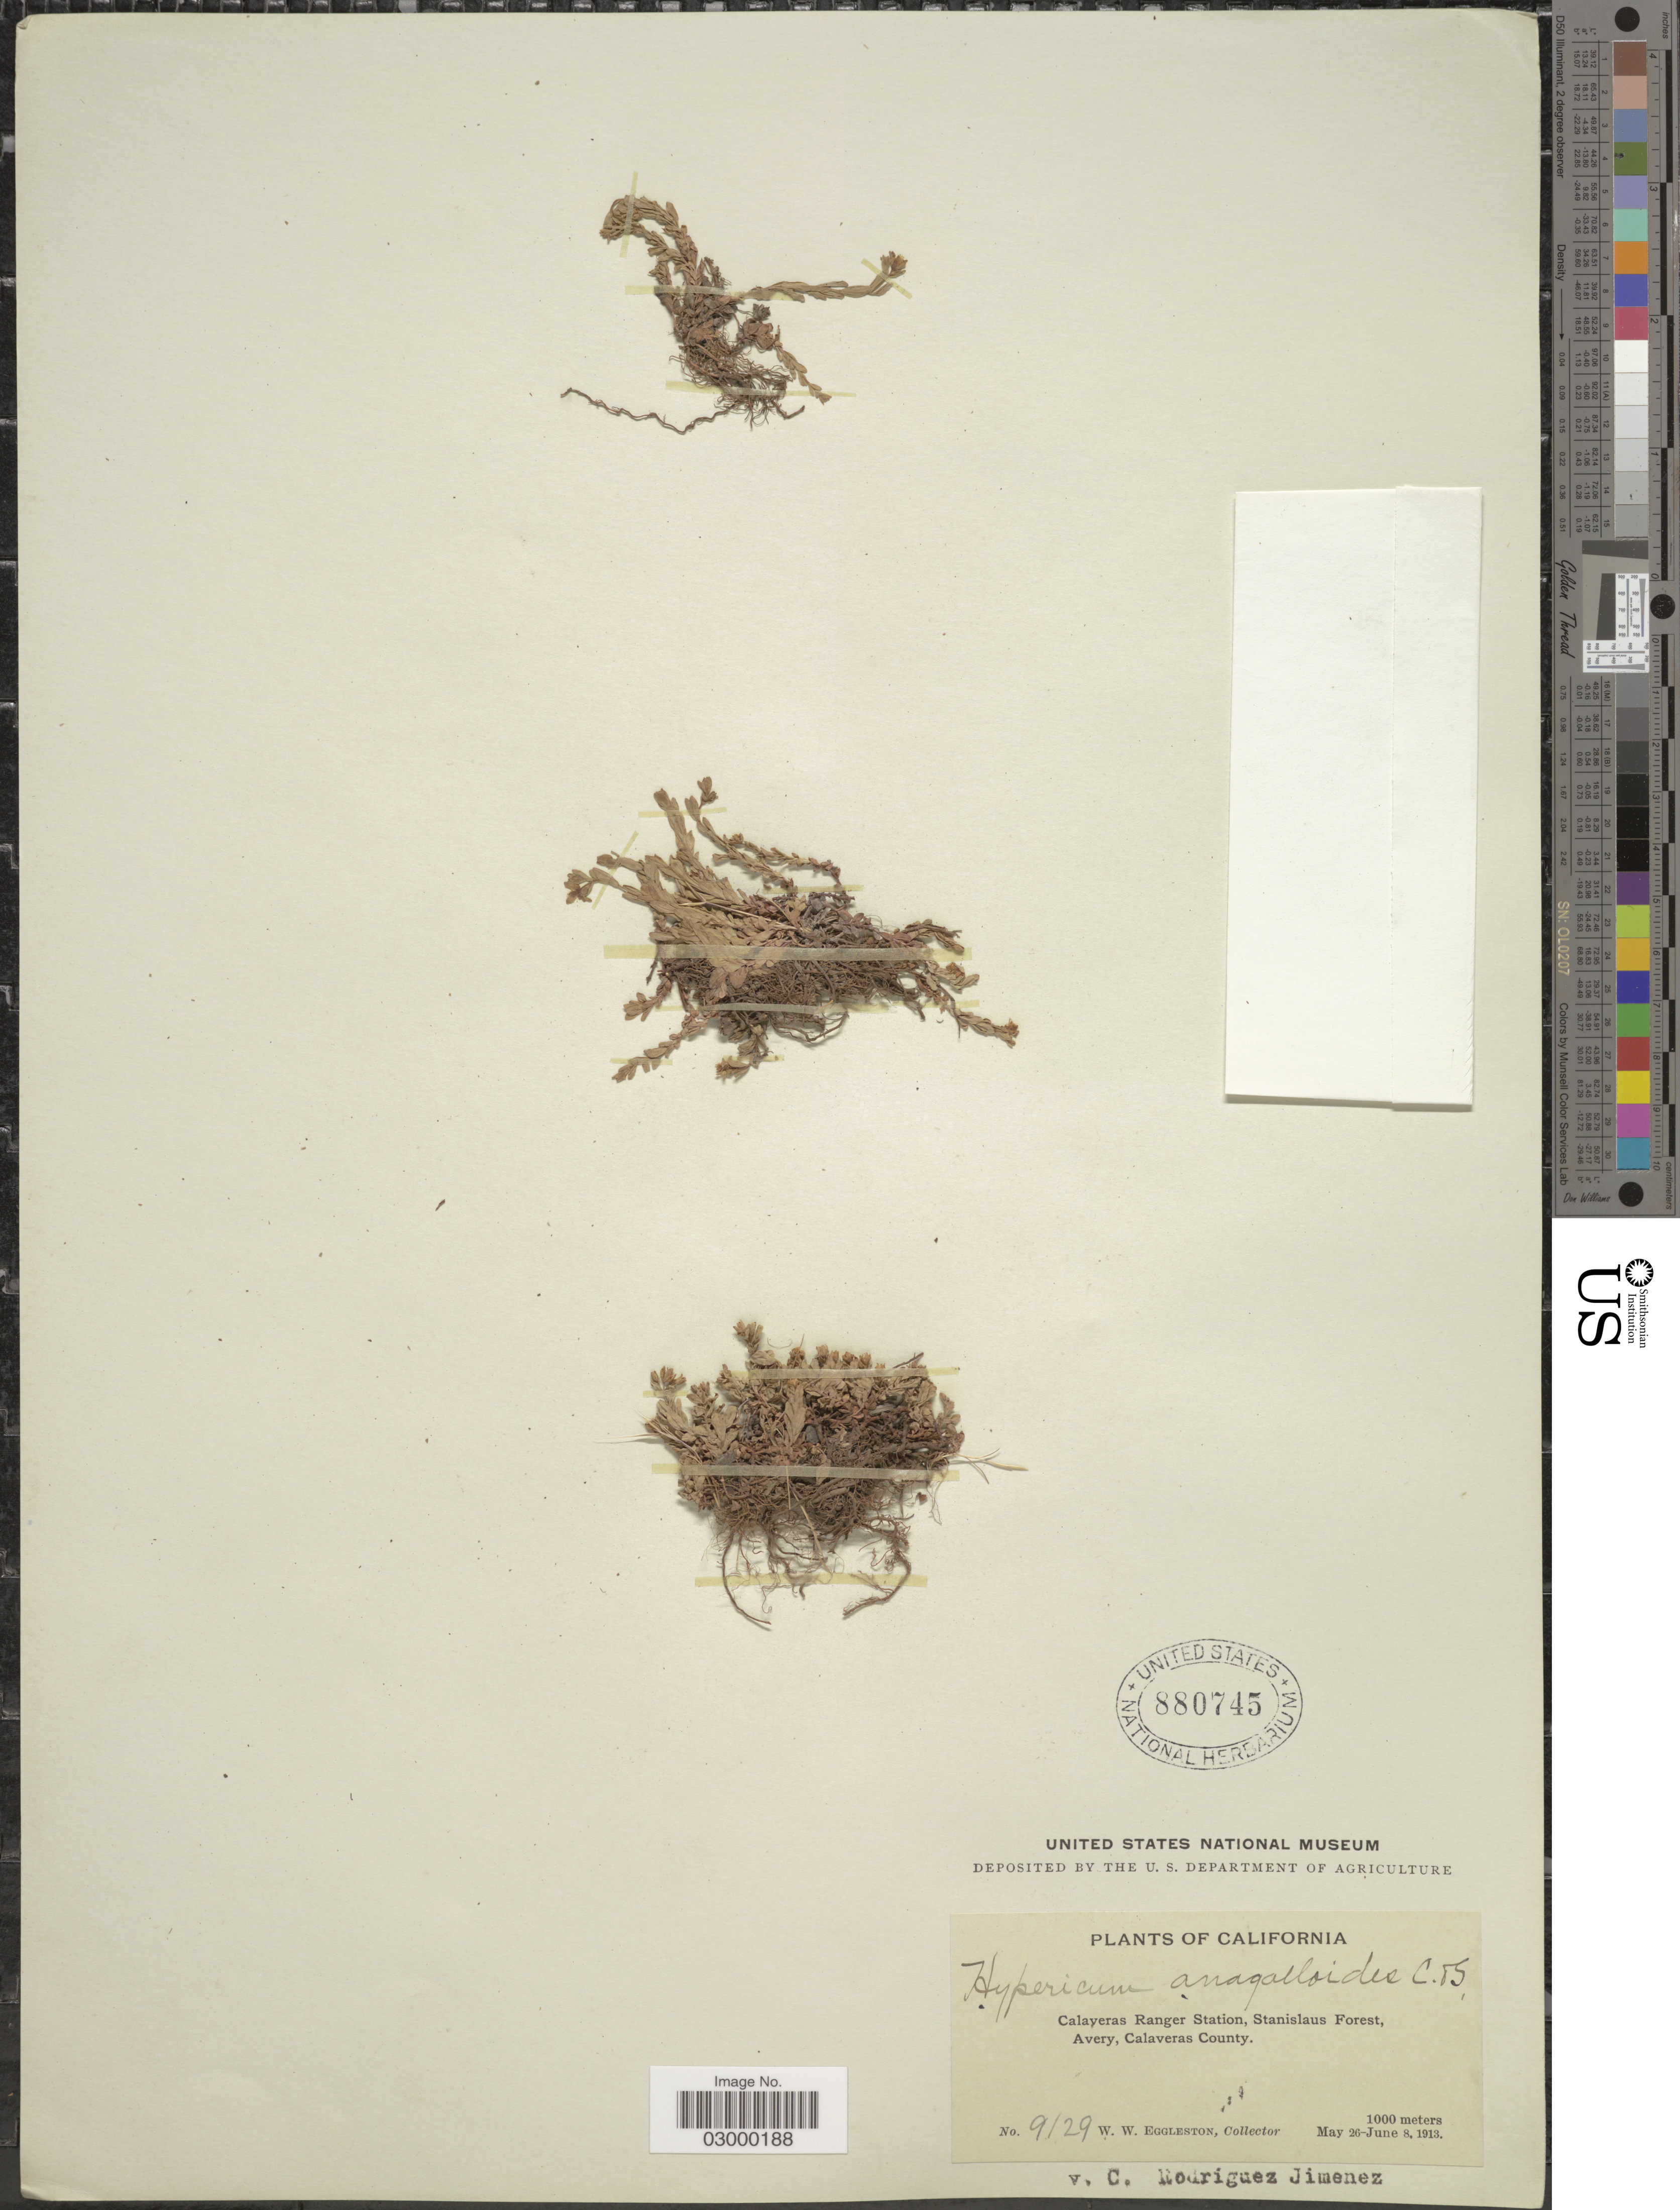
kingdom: Plantae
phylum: Tracheophyta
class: Magnoliopsida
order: Malpighiales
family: Hypericaceae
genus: Hypericum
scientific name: Hypericum anagalloides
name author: Cham. & Schltdl.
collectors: W. W. Eggleston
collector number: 9129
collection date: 1913-05-26/1913-06-08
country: United States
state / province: California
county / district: Calaveras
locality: Calaveras Ranger Station, Stanislaus Forest, Avery, Calaveras County.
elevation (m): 1000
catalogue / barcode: US 880745